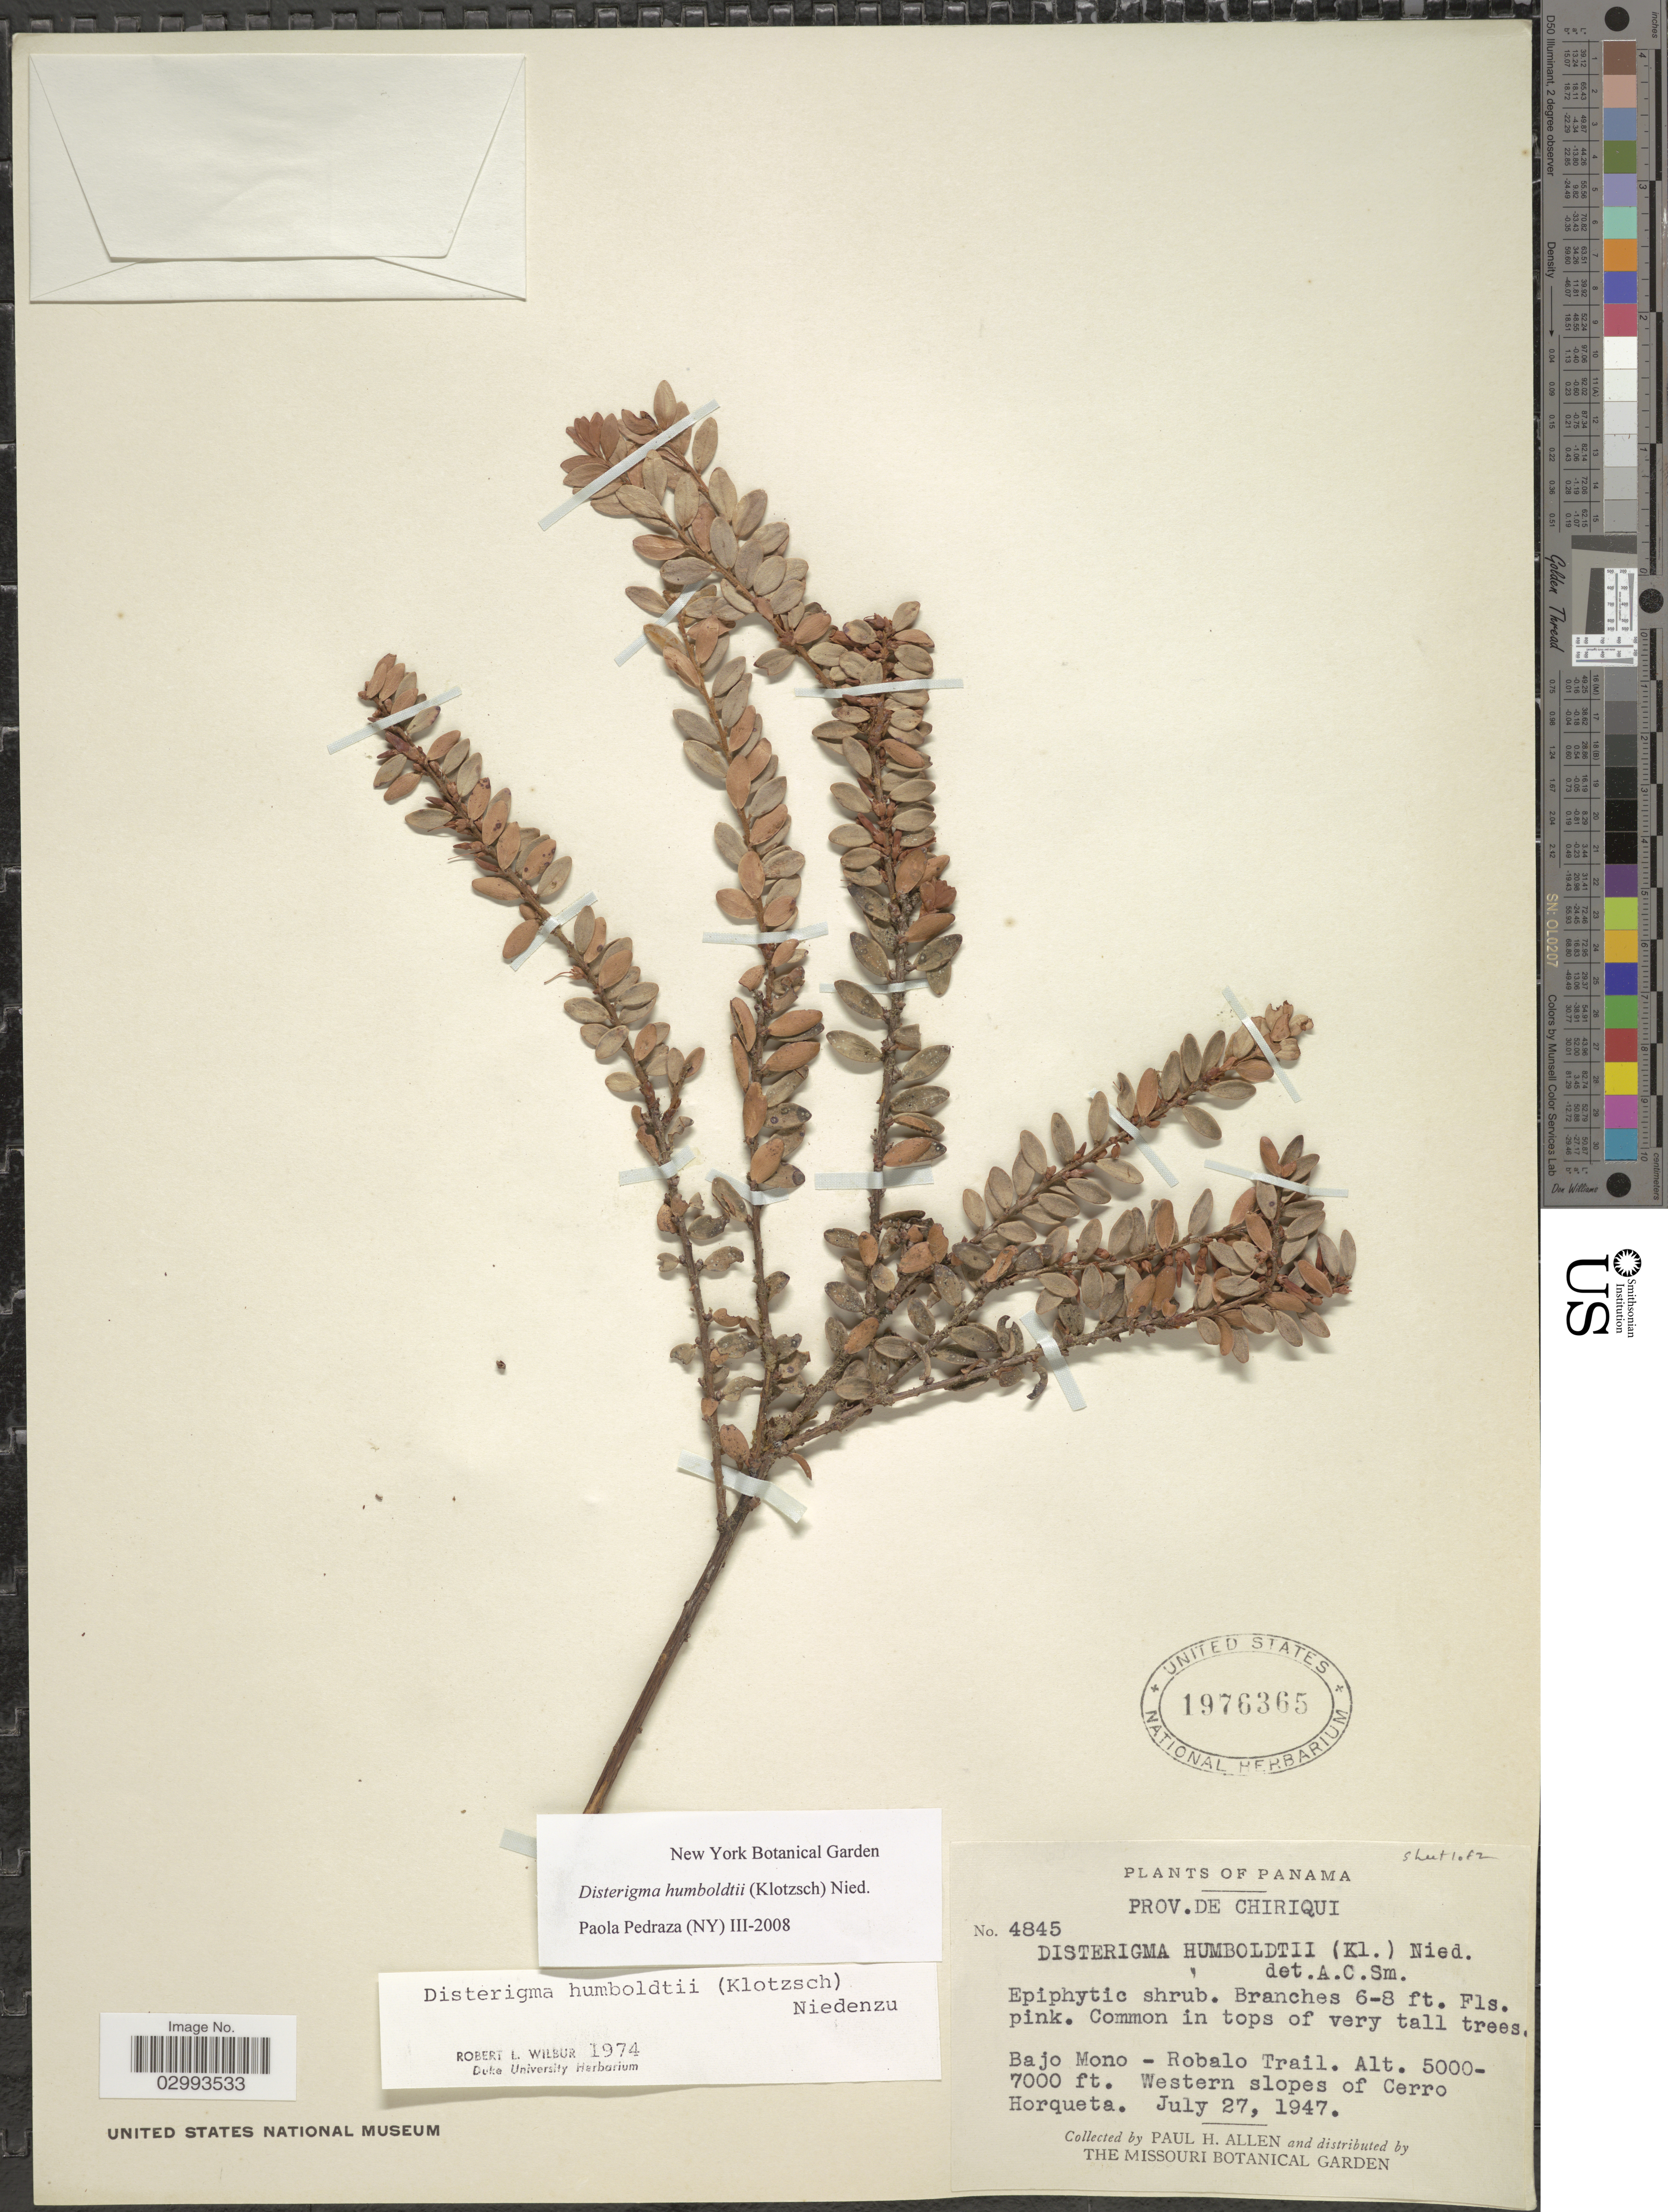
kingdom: Plantae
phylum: Tracheophyta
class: Magnoliopsida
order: Ericales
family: Ericaceae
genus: Disterigma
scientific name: Disterigma humboldtii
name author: (Klotzsch) Nied.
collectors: P. H. Allen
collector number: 4845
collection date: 1947-07-27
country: Panama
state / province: Chiriqui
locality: Bajo Mono - Robalo Trail. Western slopes of Cerro Horqueta.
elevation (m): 1524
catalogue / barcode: US 1976365